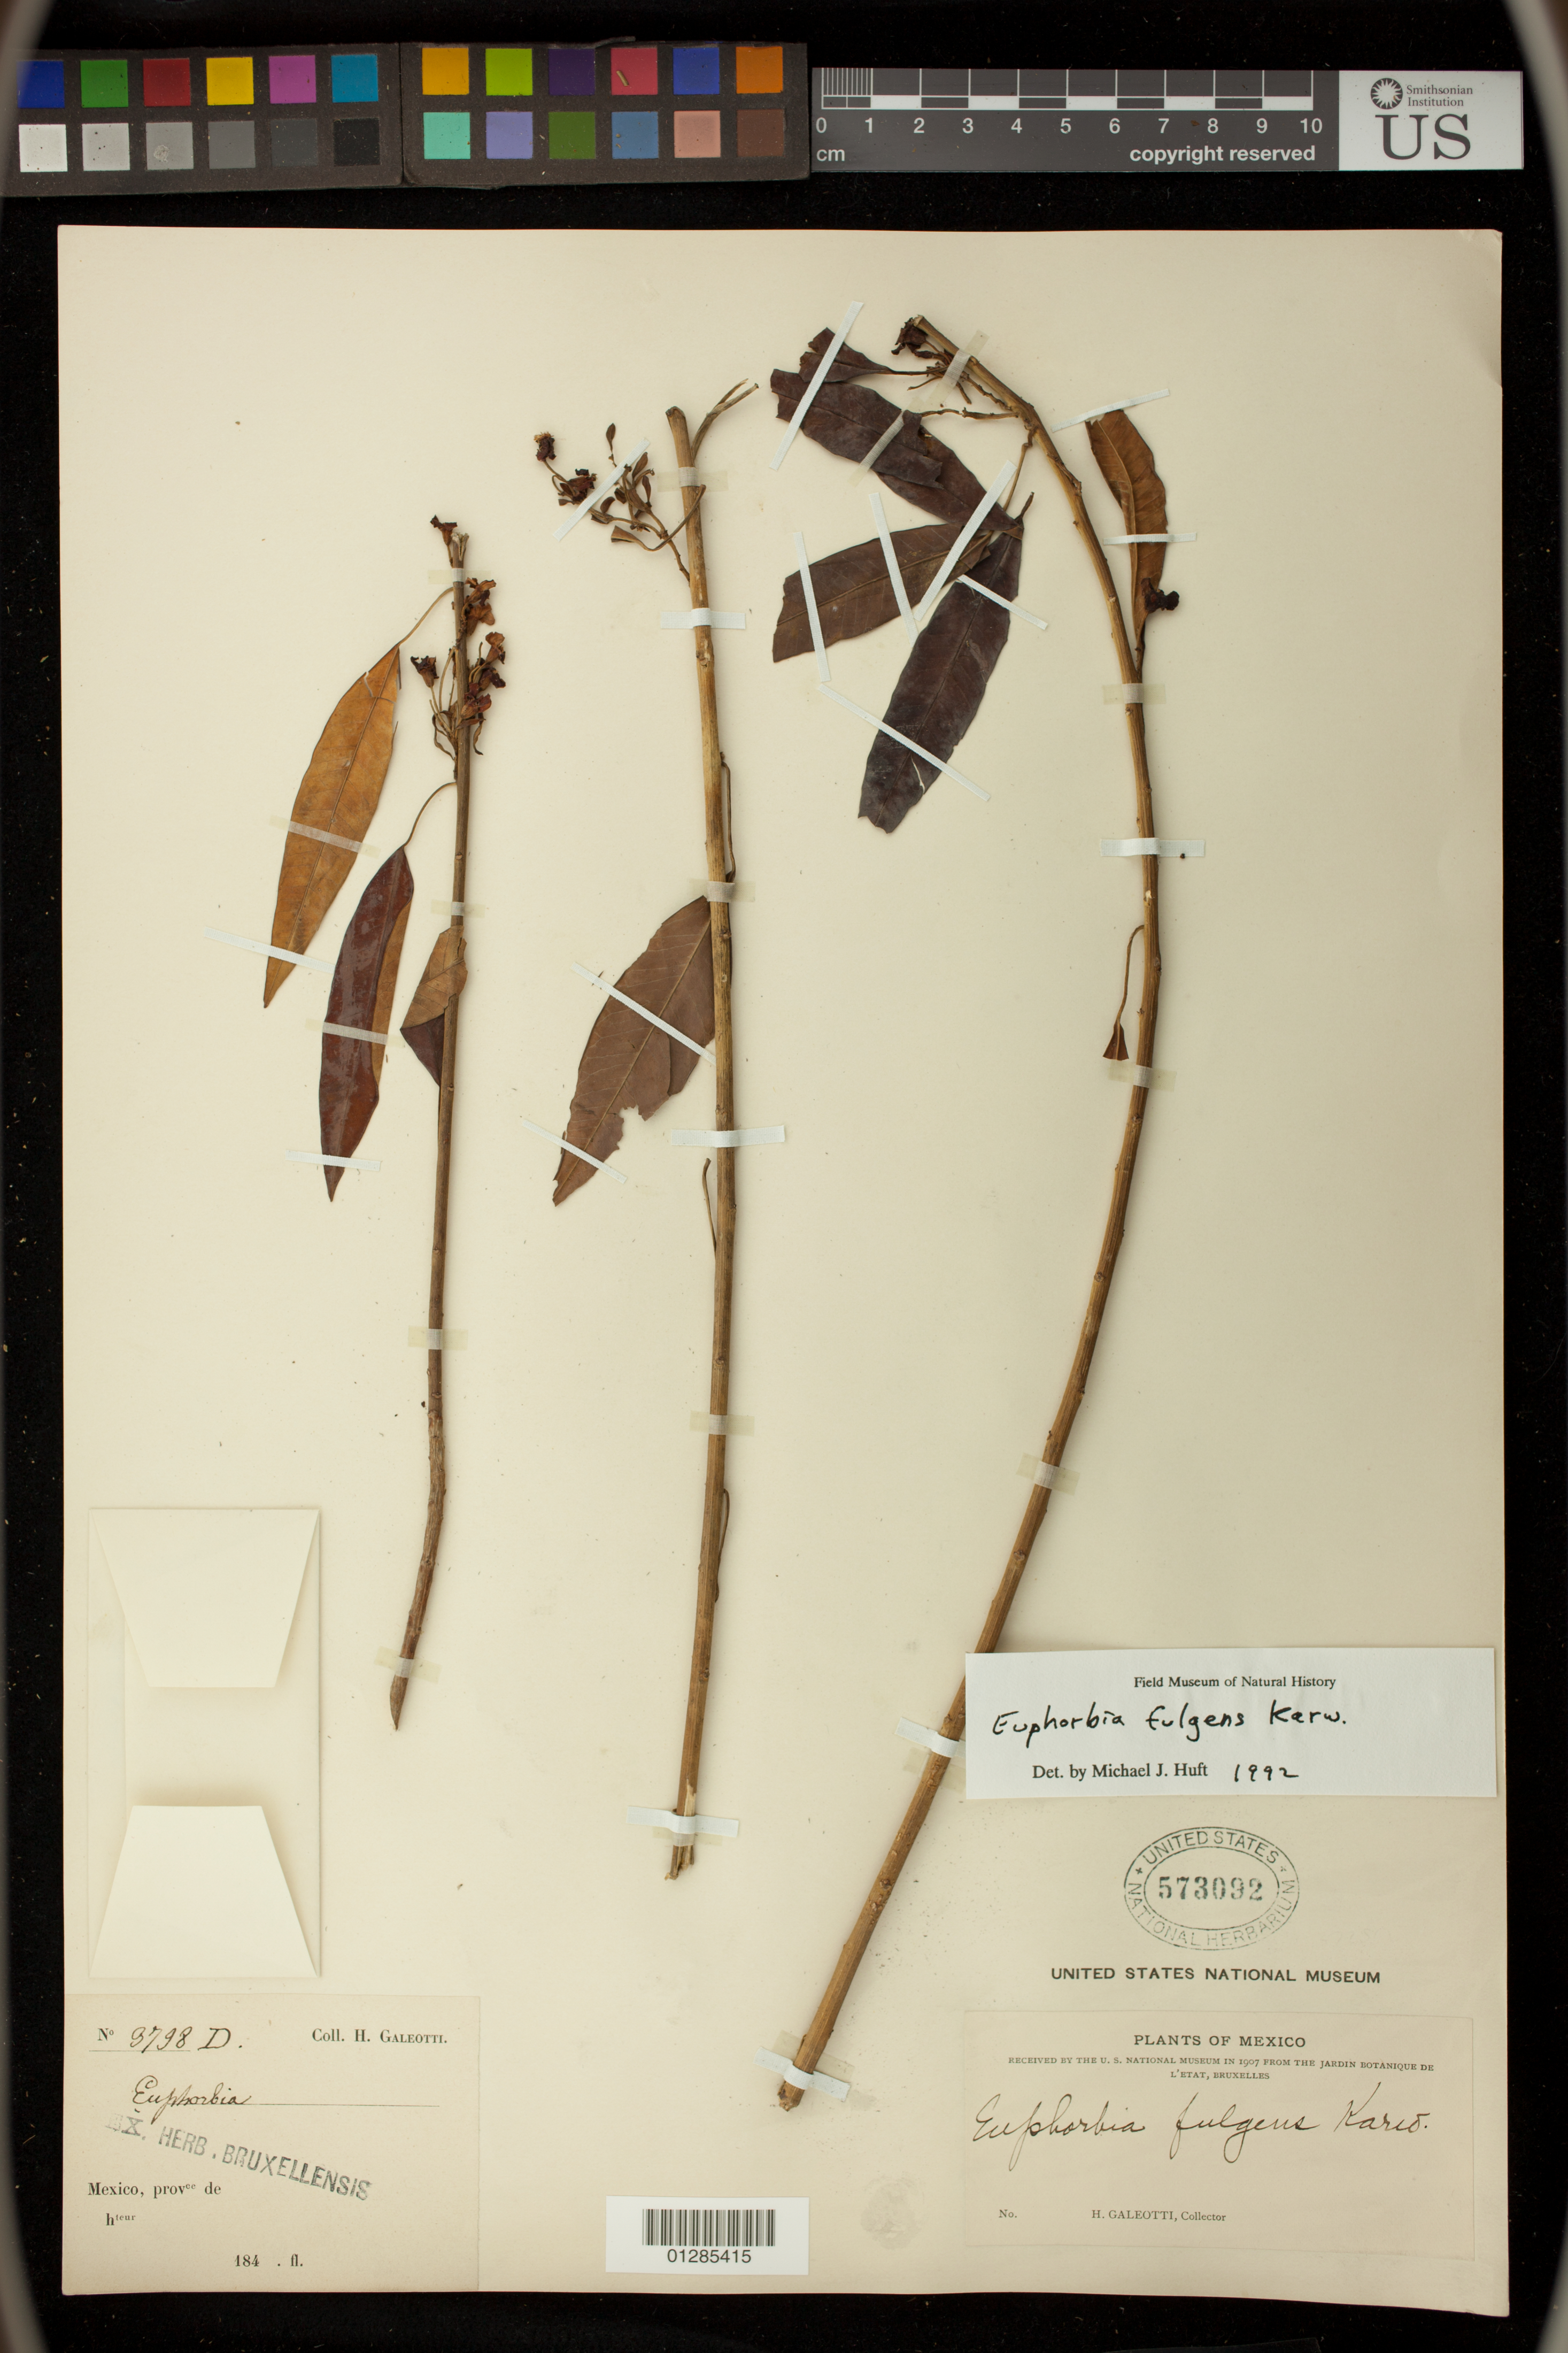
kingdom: Plantae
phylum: Tracheophyta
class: Magnoliopsida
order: Malpighiales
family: Euphorbiaceae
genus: Euphorbia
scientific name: Euphorbia fulgens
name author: Karw. ex Klotzsch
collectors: H. G. Galeotti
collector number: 8798D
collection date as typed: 184-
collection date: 1840/1849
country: Mexico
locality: Mexico.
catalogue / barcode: US 573092